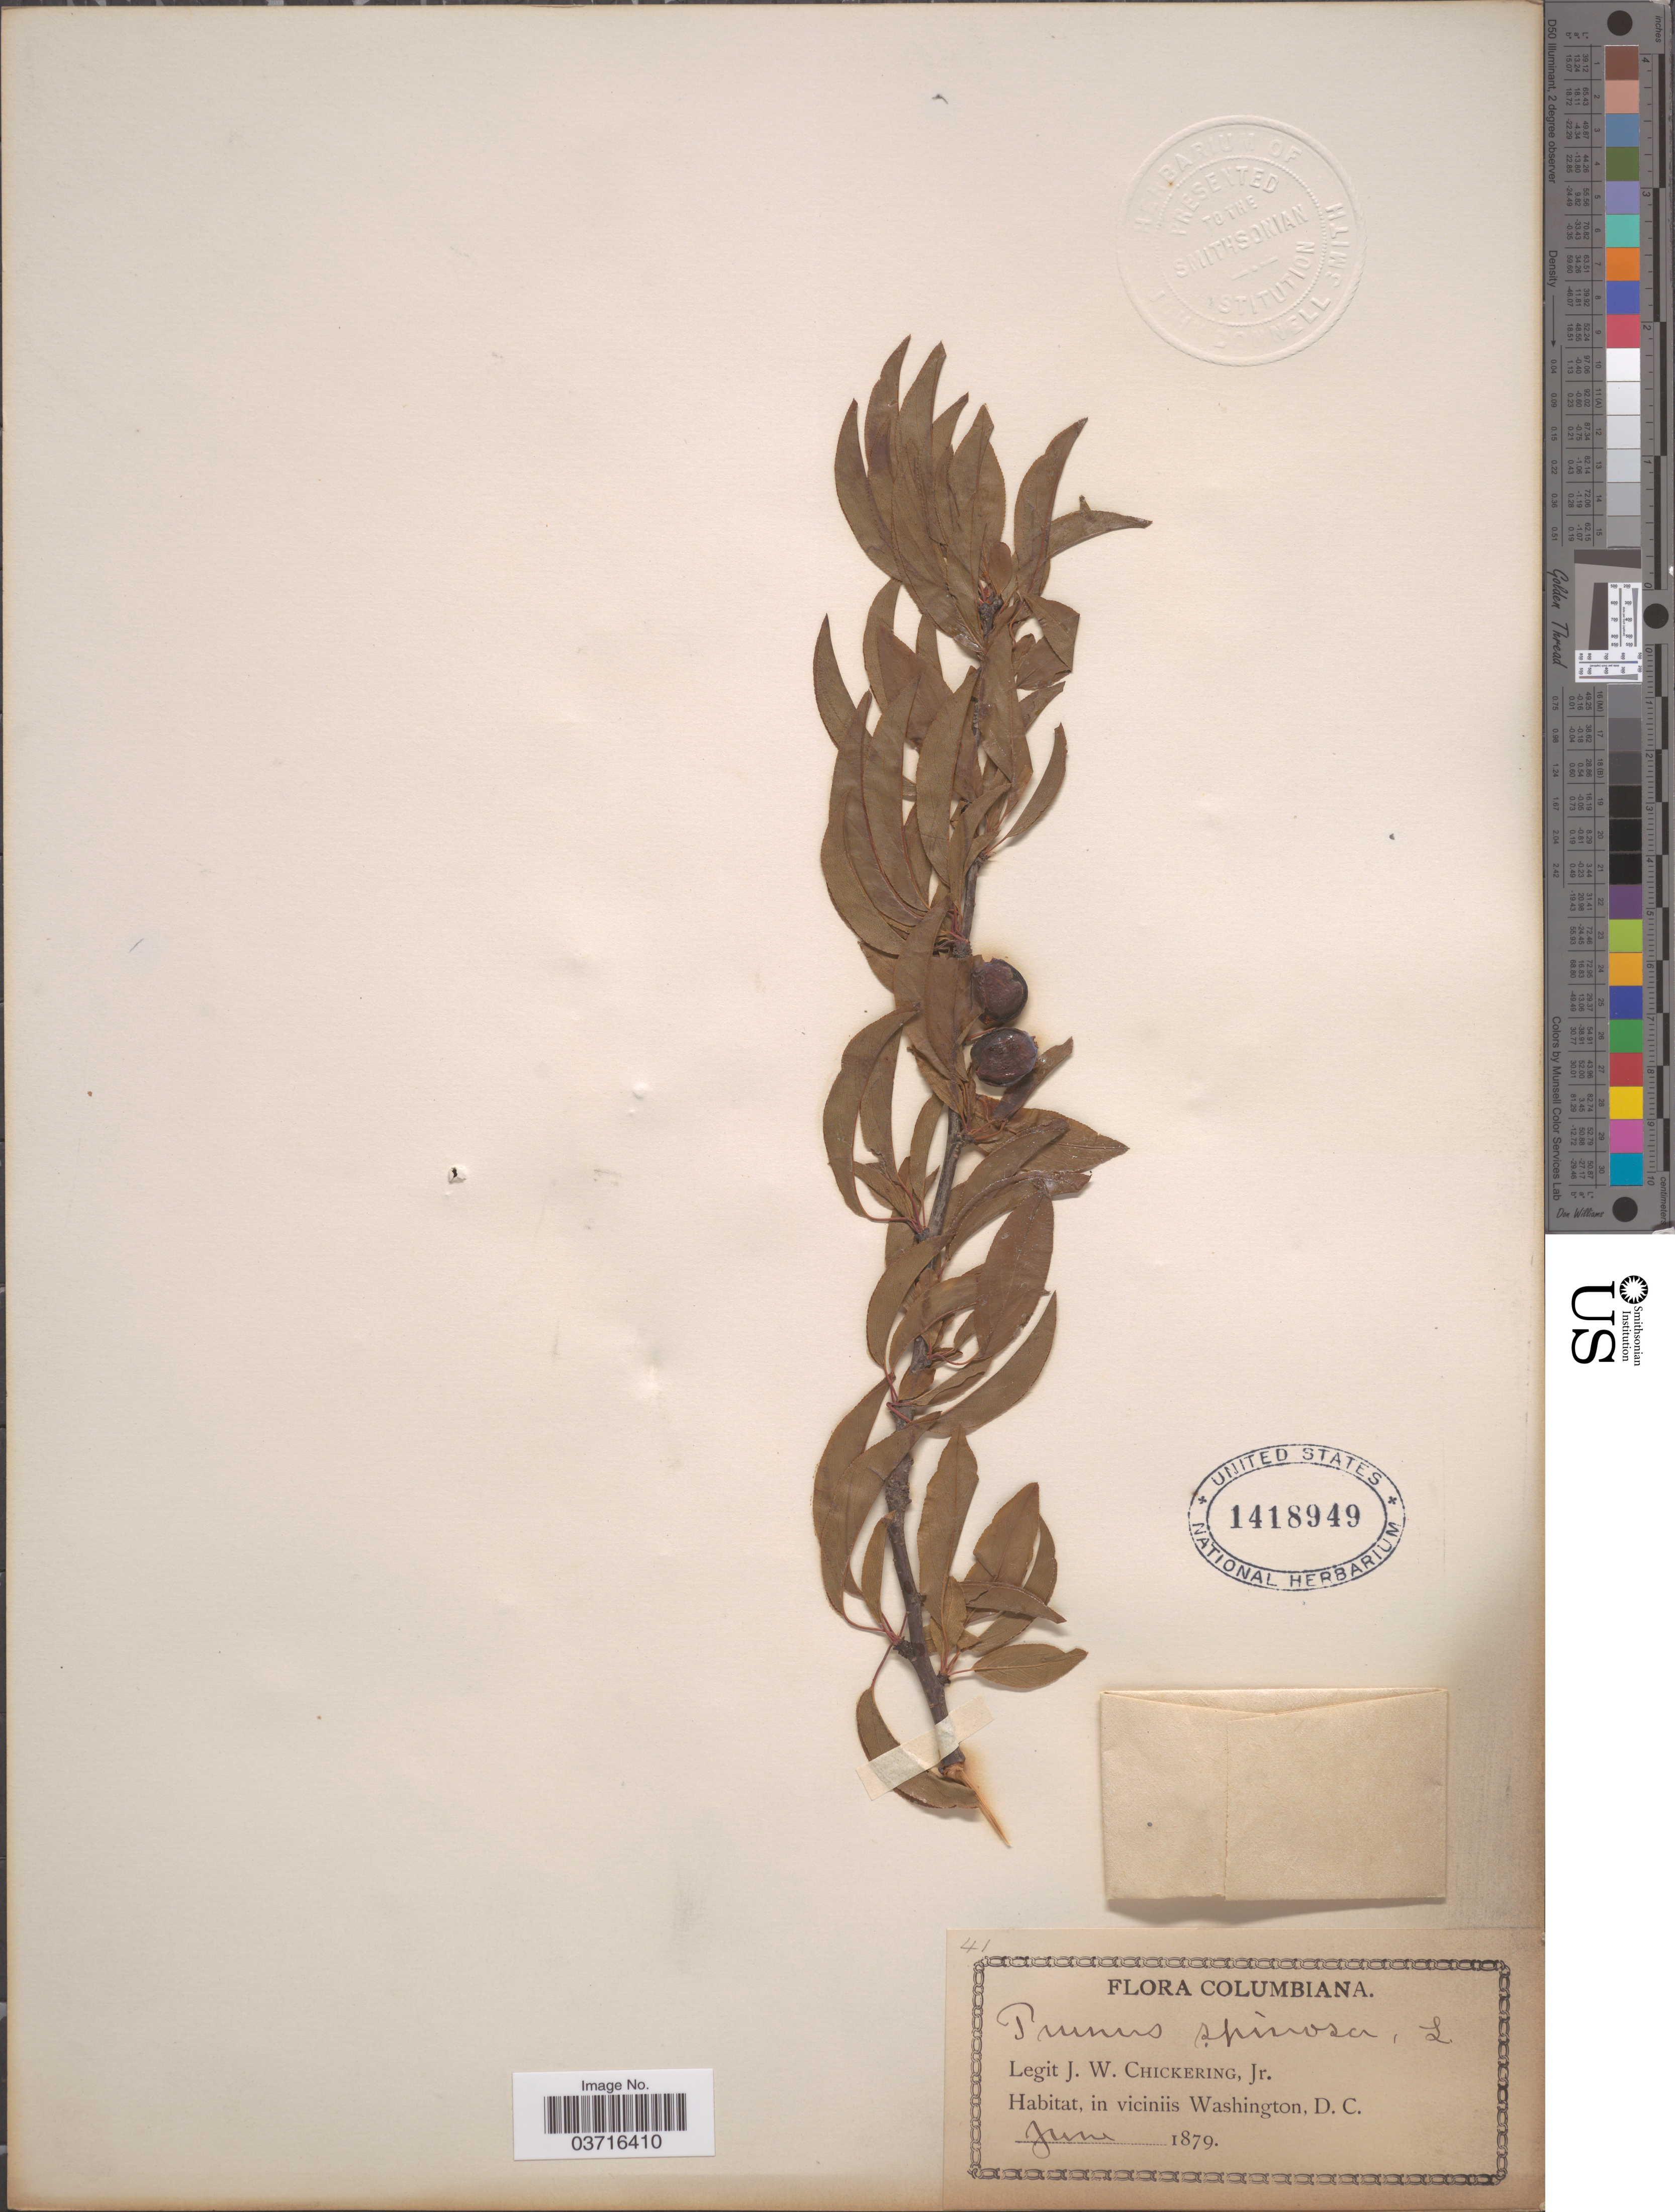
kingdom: Plantae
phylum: Tracheophyta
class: Magnoliopsida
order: Rosales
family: Rosaceae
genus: Prunus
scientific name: Prunus spinosa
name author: L.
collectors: J. W. Chickering Jr.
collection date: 1879-06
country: United States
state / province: District of Columbia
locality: Columbiana. In viciniis Washington.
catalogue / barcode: US 1418949